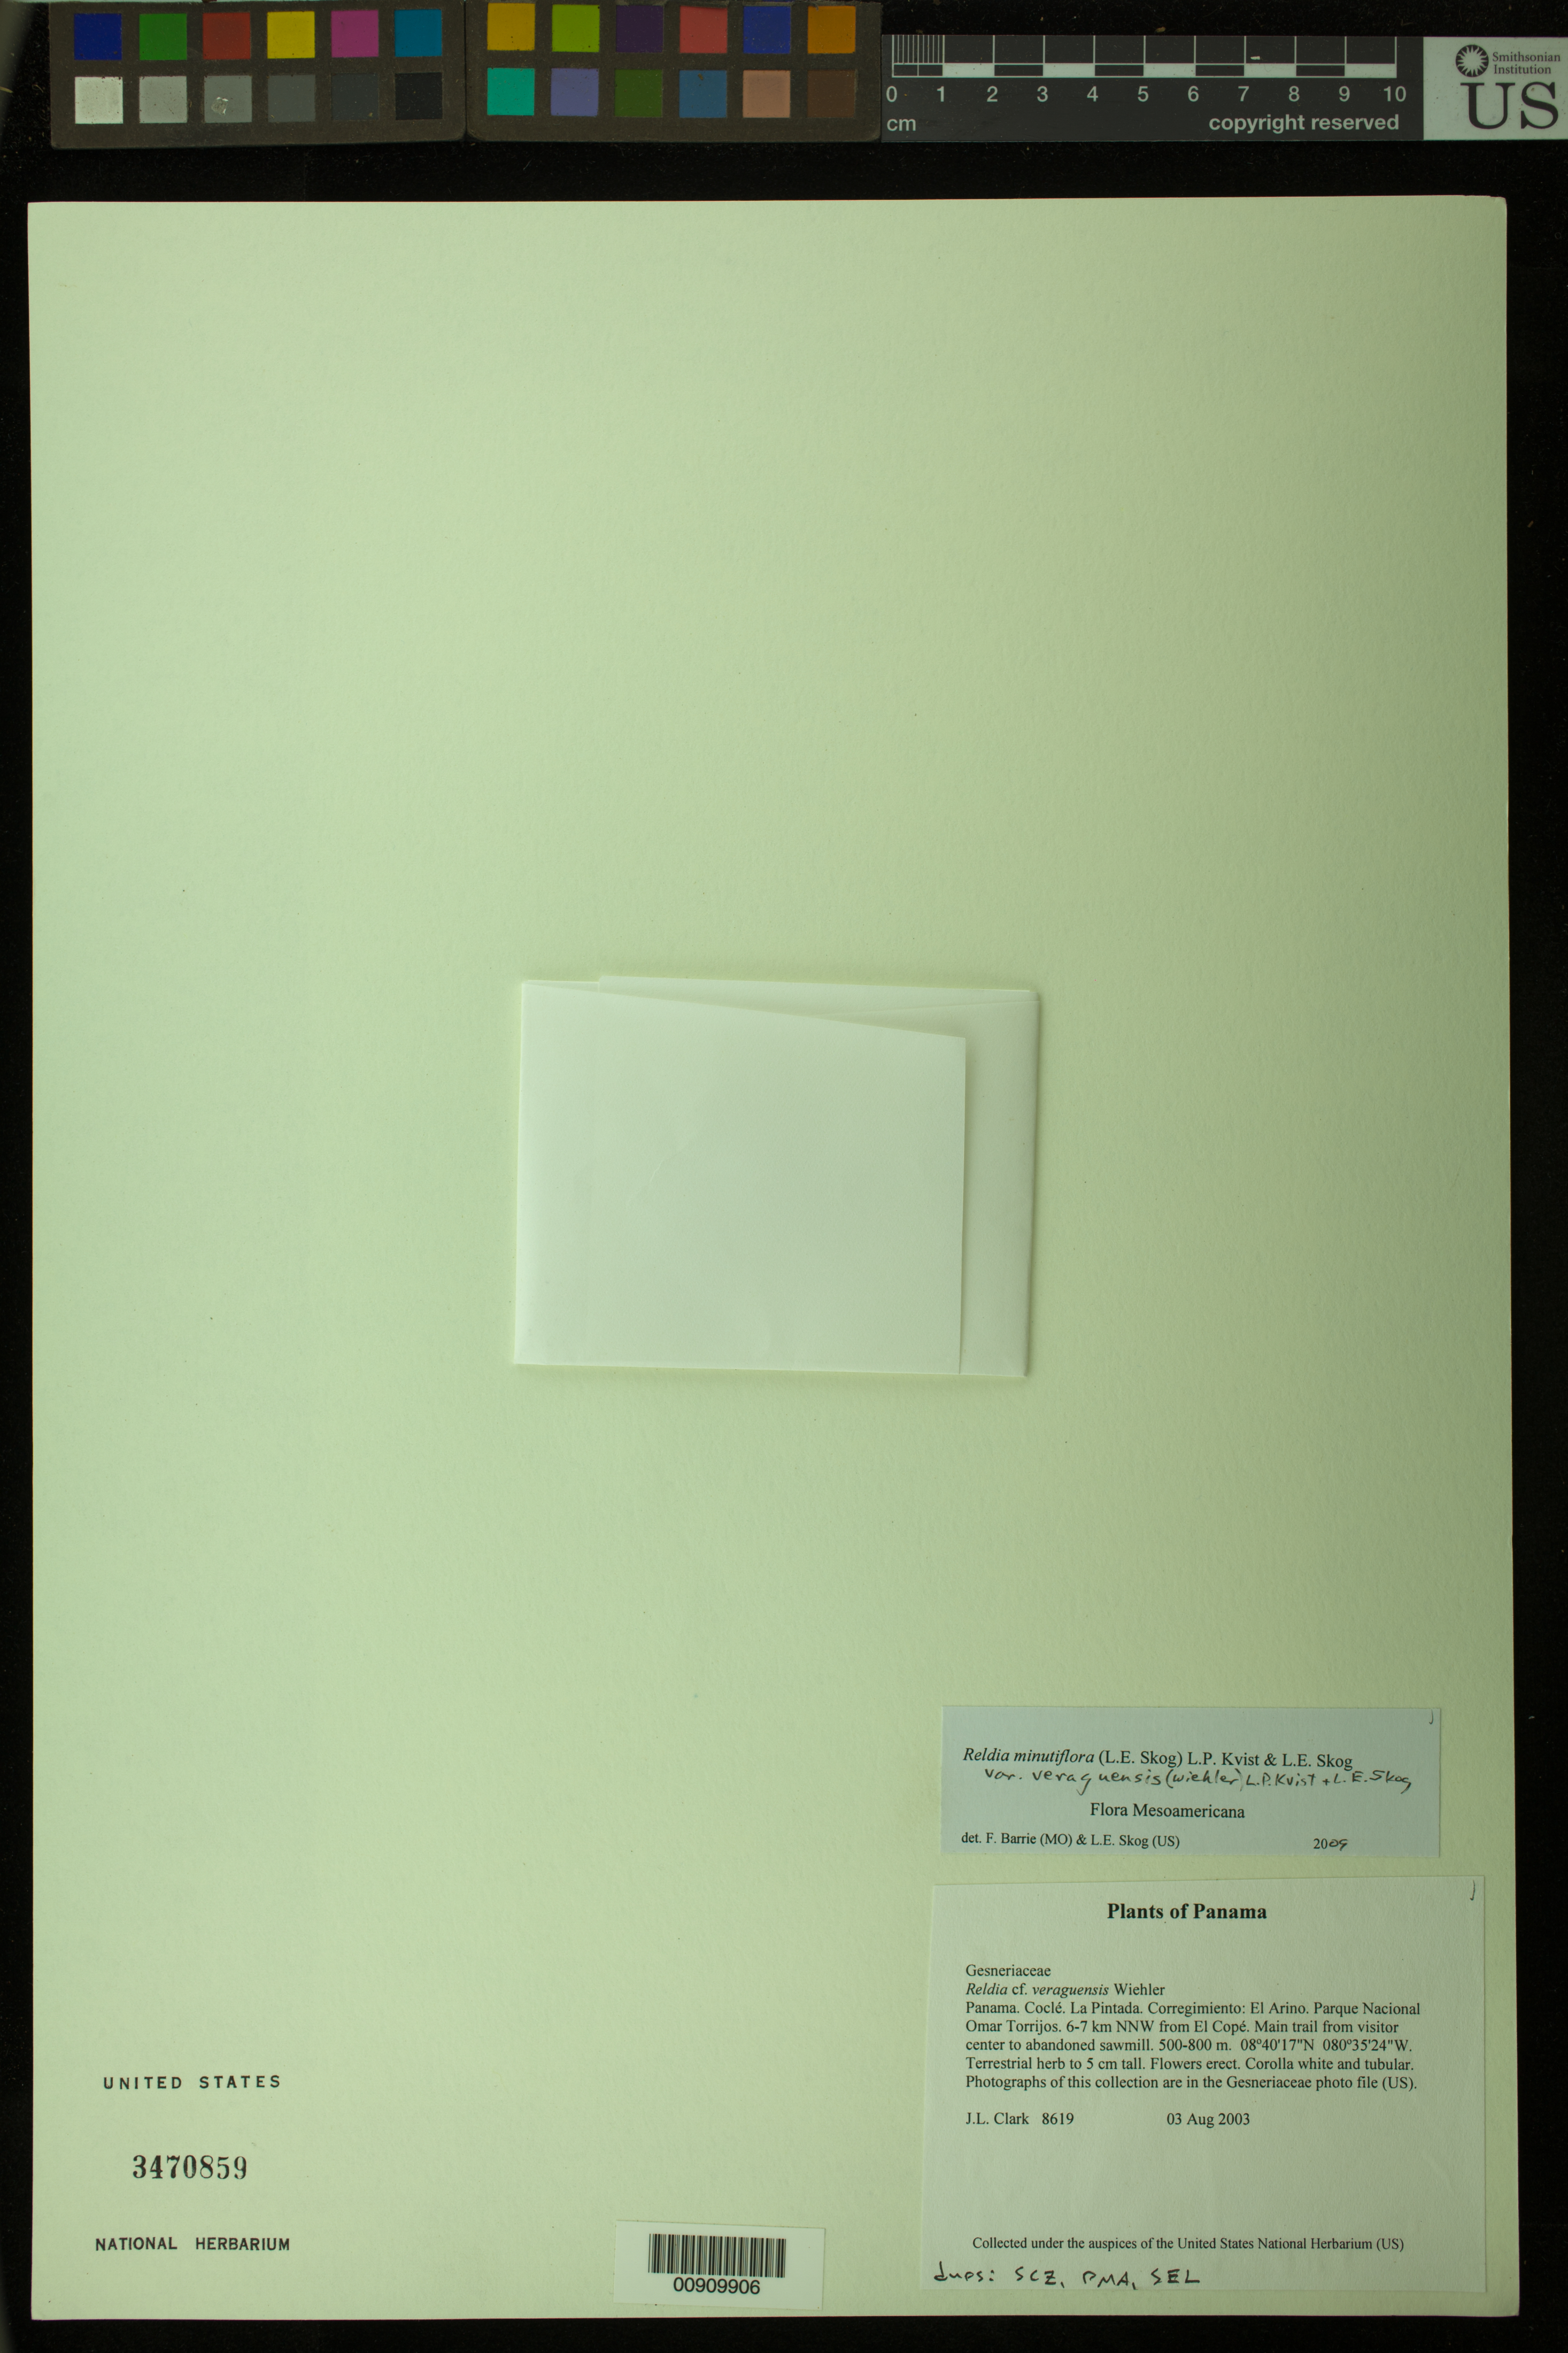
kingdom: Plantae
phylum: Tracheophyta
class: Magnoliopsida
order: Lamiales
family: Gesneriaceae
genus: Reldia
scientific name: Reldia minutiflora var. veraguensis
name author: (Wiehler) L.P. Kvist & L.E. Skog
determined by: Barrie, F. R.; Skog, Laurence E.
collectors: J. L. Clark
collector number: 8619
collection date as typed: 03 Aug 2003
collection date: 2003-08-03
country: Panama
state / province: Coclé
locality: La Pintada. Corregimiento: El Arino. Parque Nacional Omar Torrijos. 6-7 km NNW from El Copé. Main trail from visitor center to abandoned sawmill.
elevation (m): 500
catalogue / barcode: US 3470859